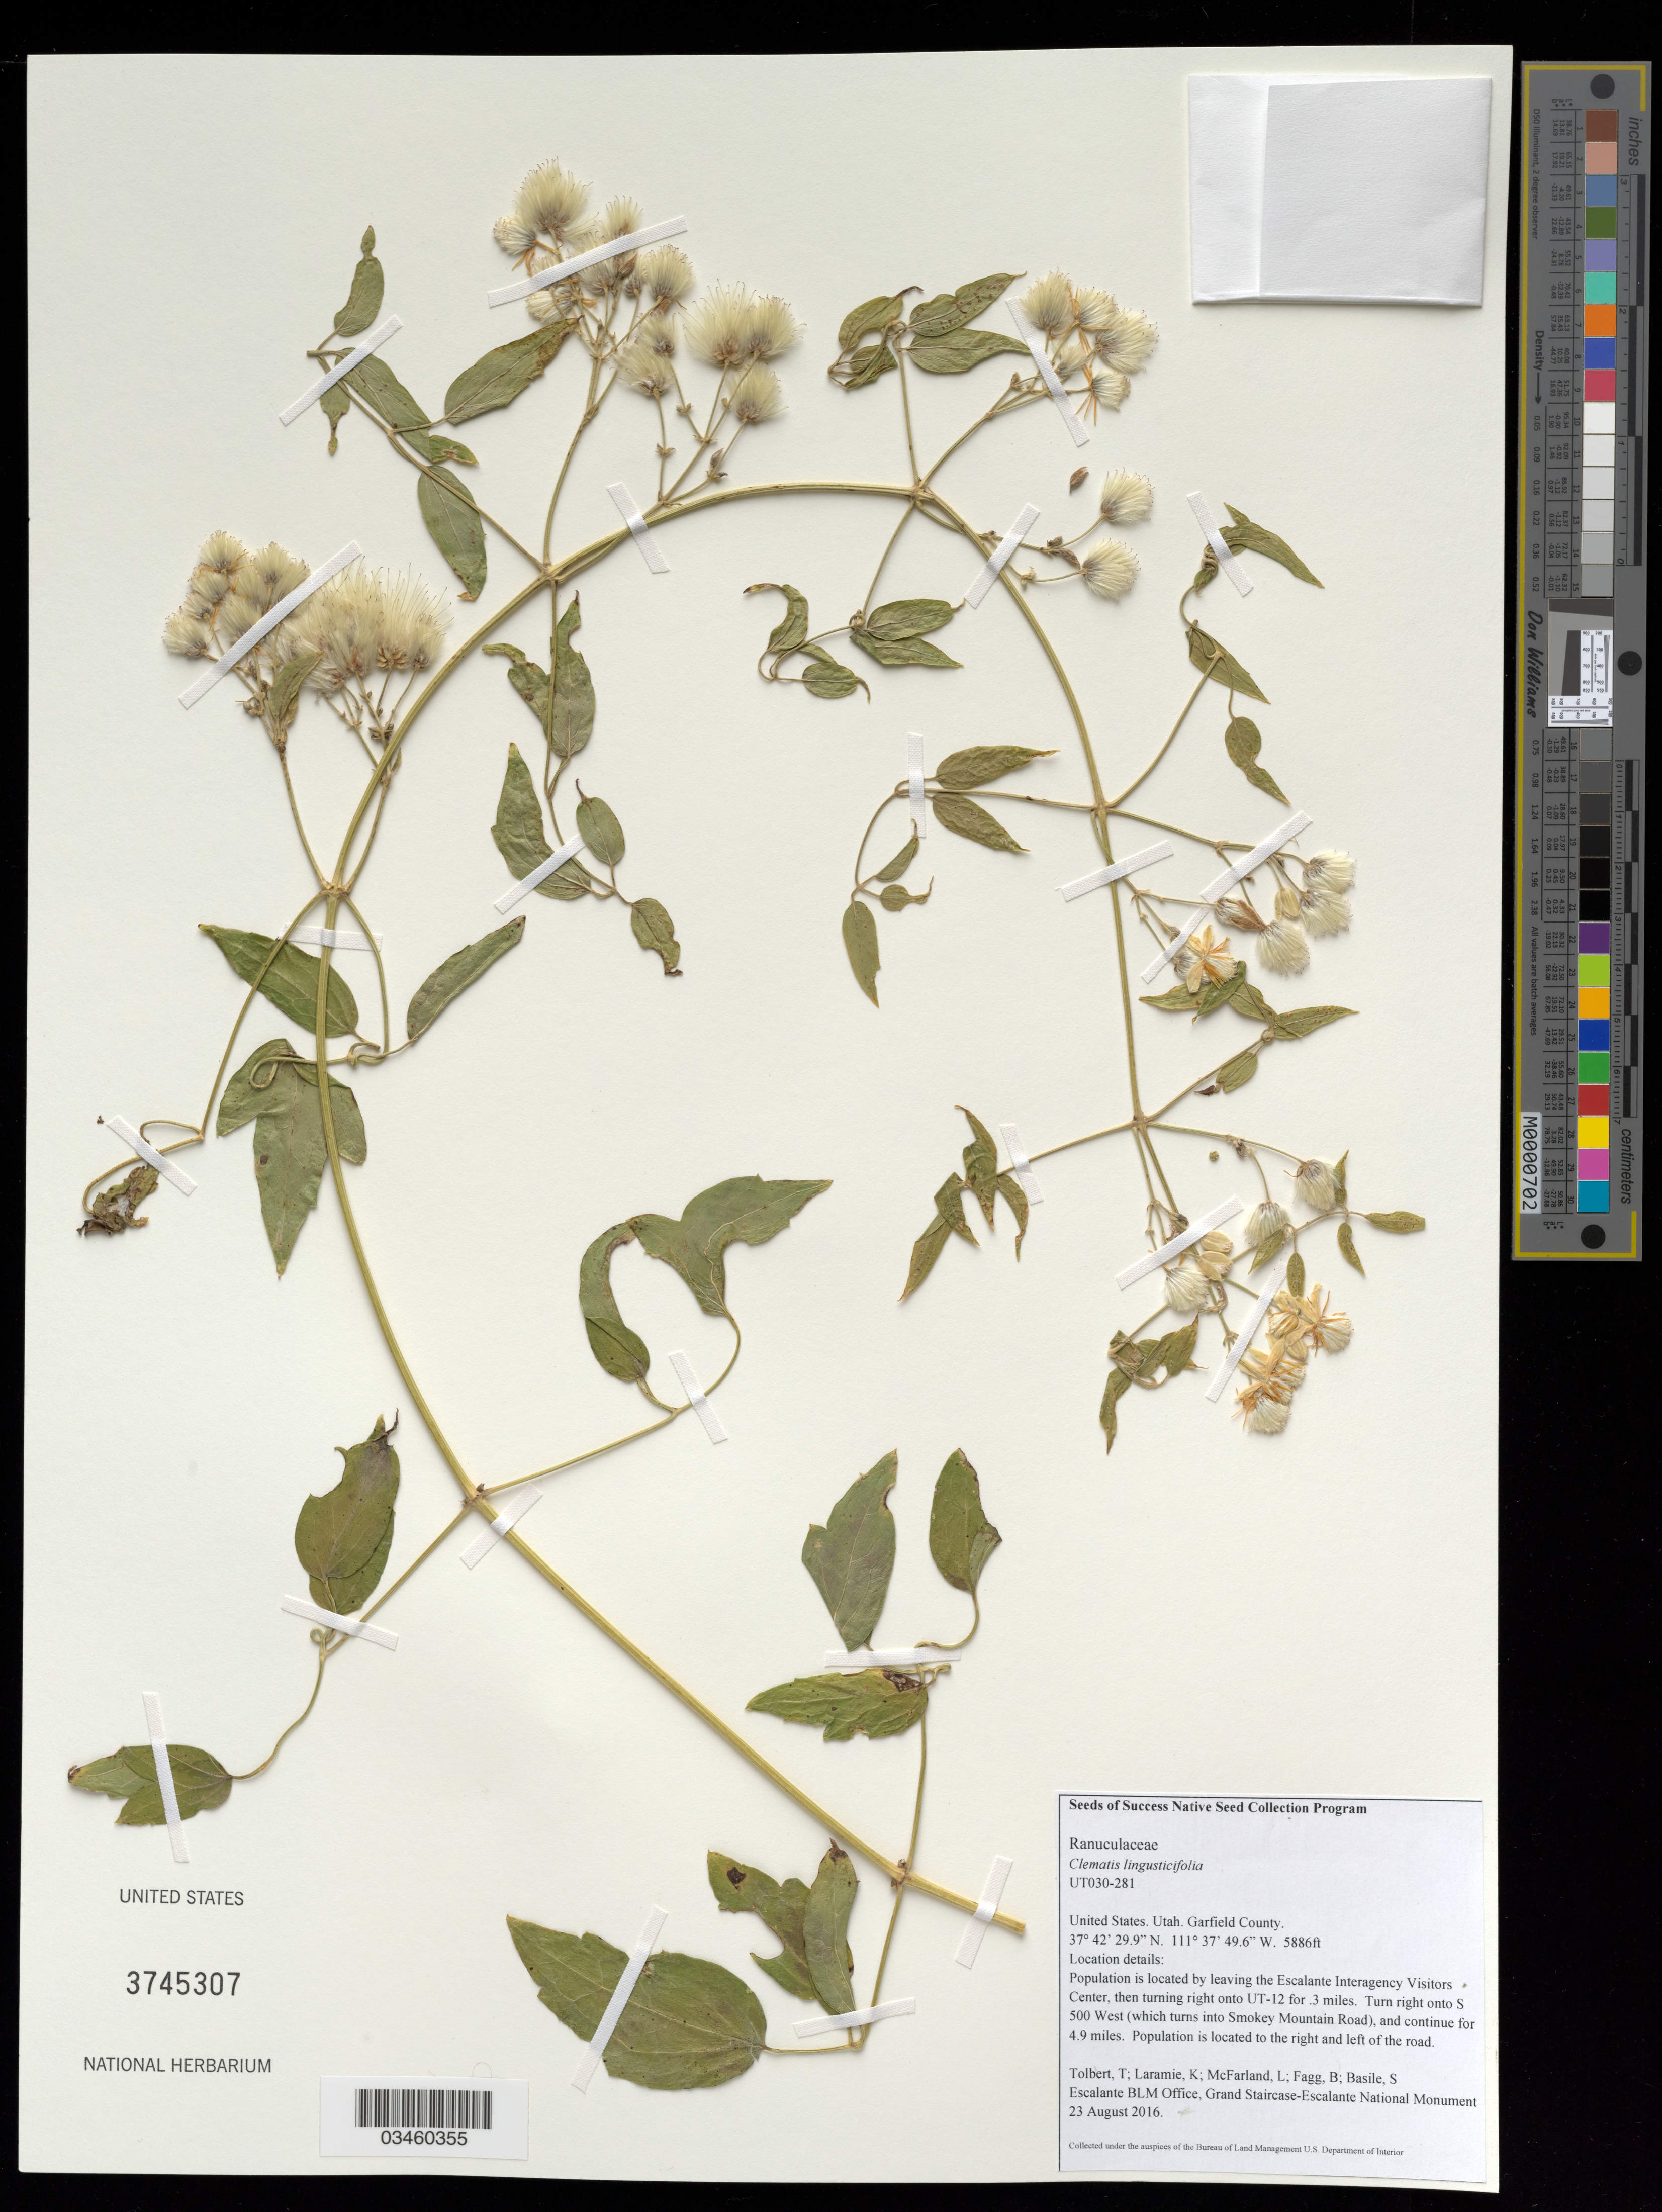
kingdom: Plantae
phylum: Tracheophyta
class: Magnoliopsida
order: Ranunculales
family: Ranunculaceae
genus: Clematis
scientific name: Clematis ligusticifolia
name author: Nutt.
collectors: T. Tolbert, K. Laramie, L. McFarland, B. Fagg & S. Basile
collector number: UT030-281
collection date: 2016-08-23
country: United States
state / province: Utah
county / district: Garfield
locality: Grand Staircase - Escalante National Monument, Smokey Mt. Road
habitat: canyon bottom/wash, lush vegetation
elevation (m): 1794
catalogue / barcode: US 3745307